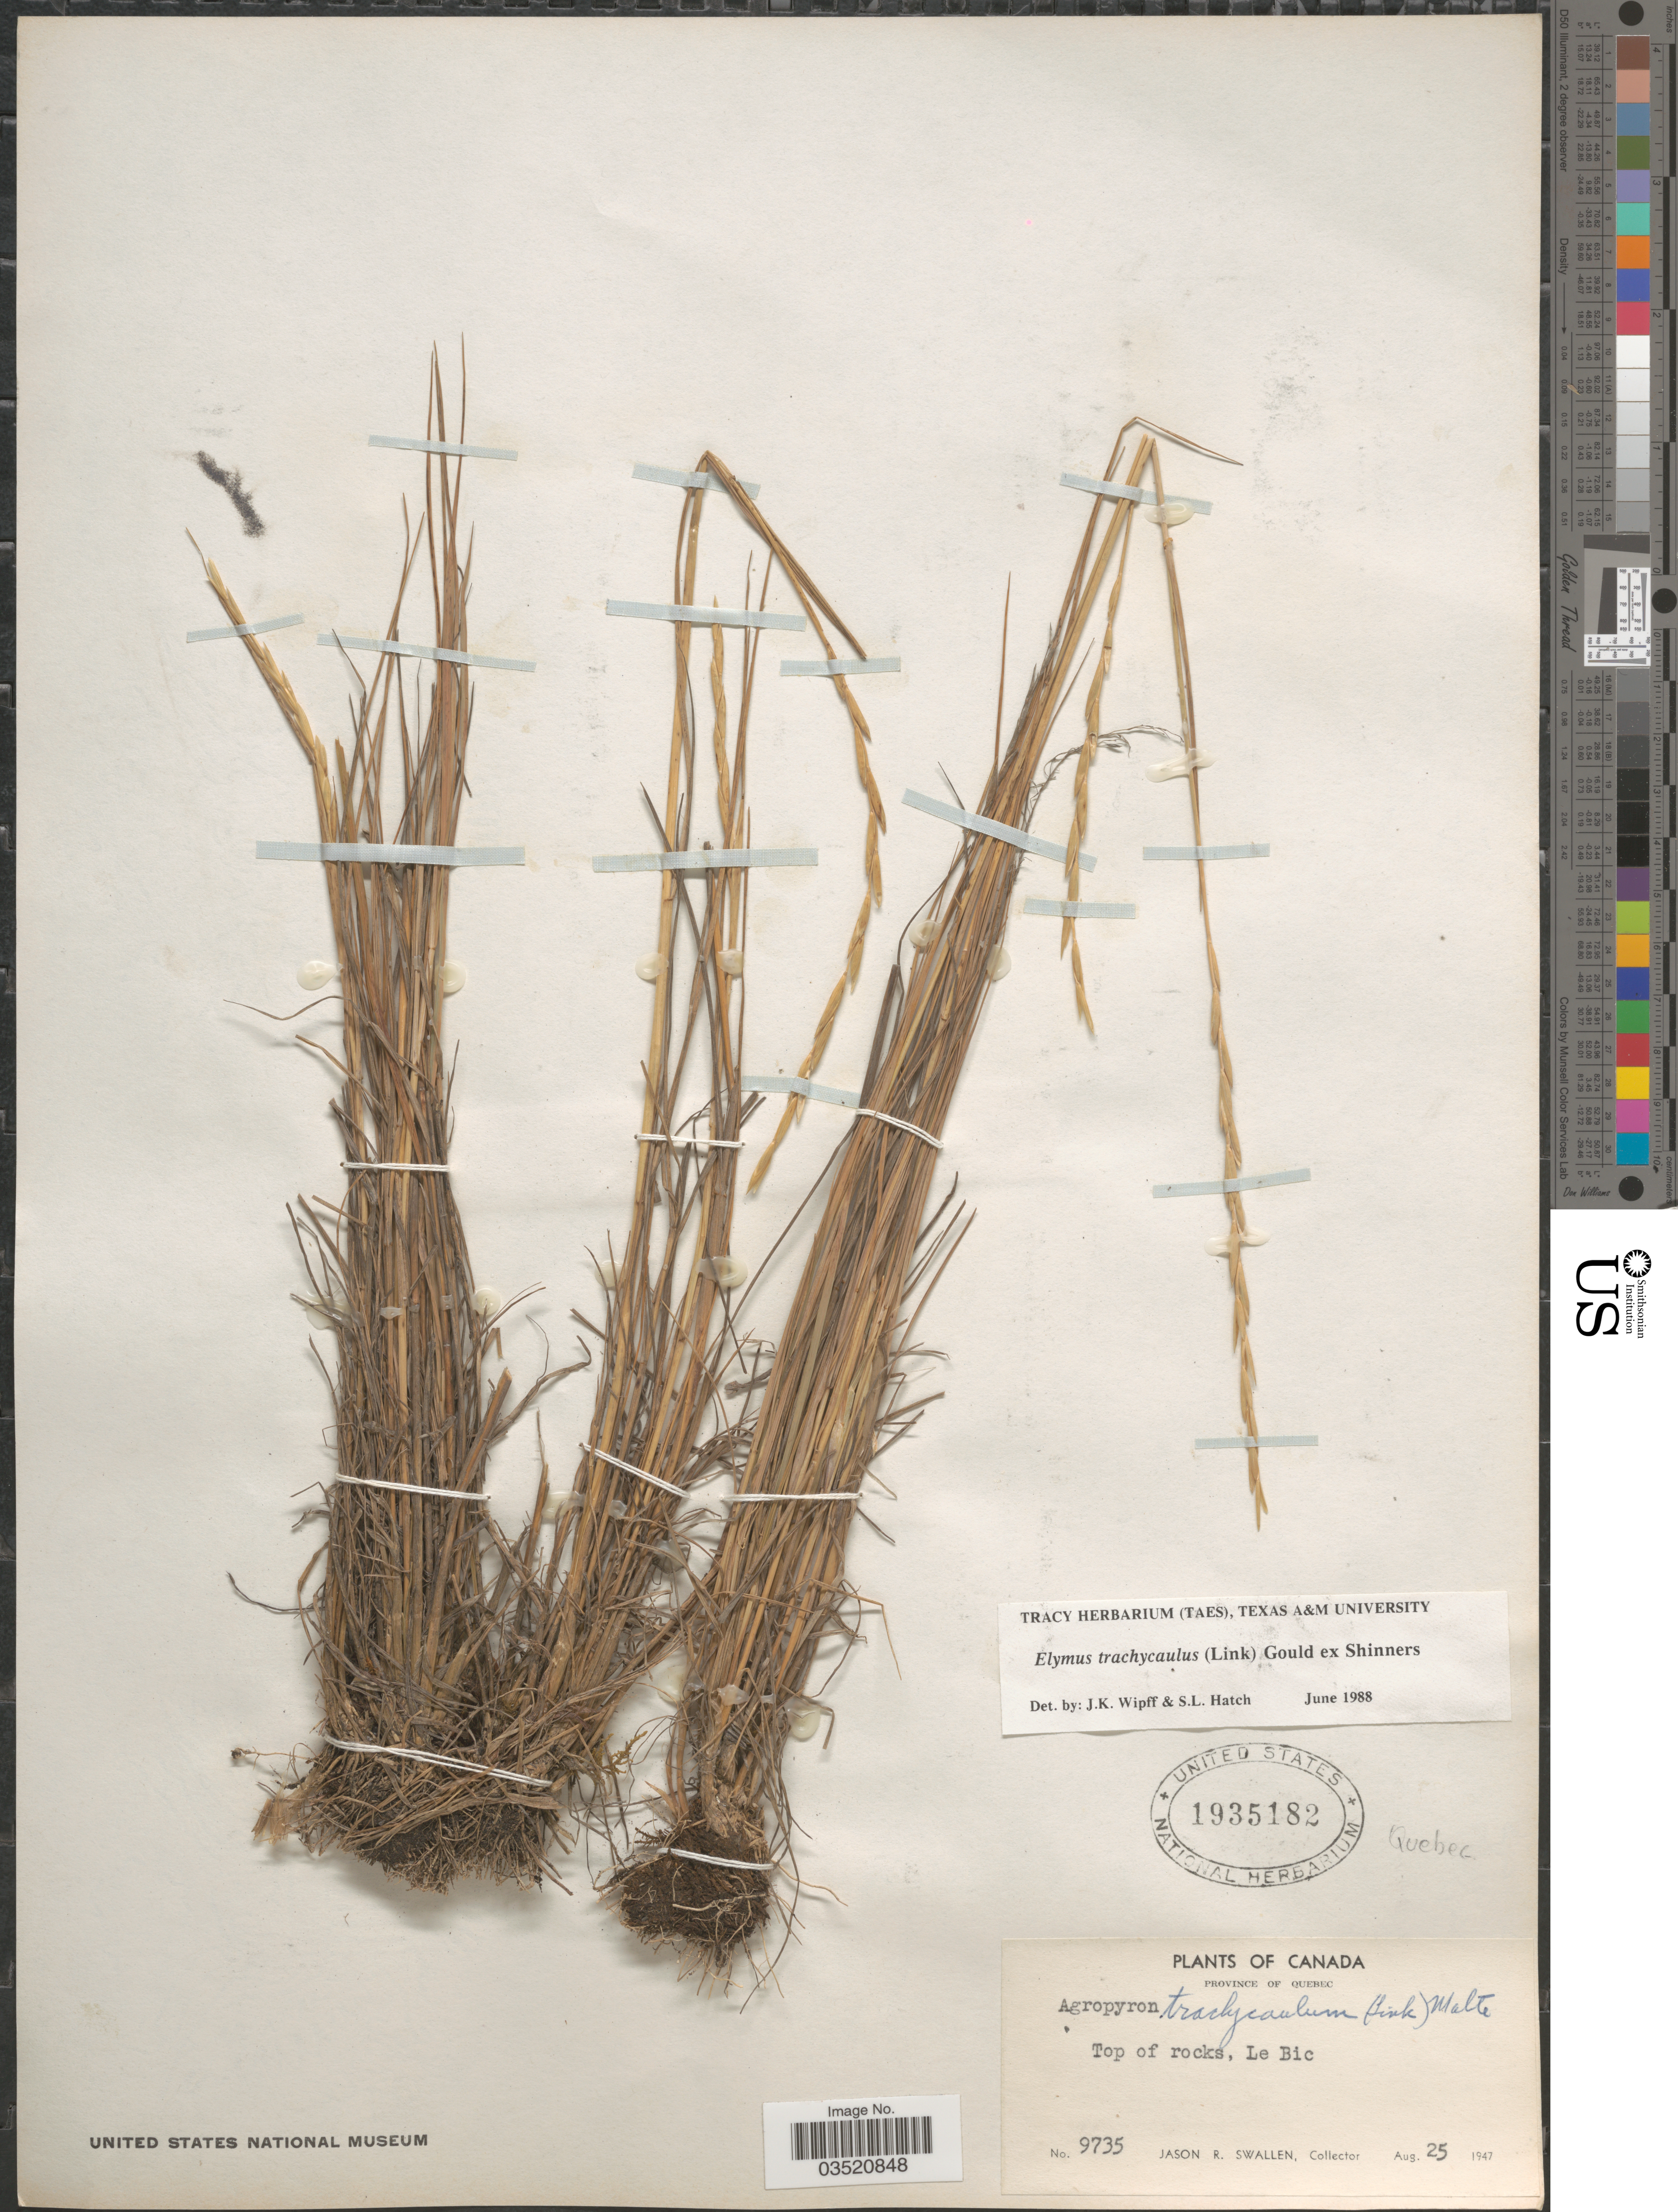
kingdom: Plantae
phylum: Tracheophyta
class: Liliopsida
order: Poales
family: Poaceae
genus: Elymus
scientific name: Elymus trachycaulus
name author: (Link) Gould ex Shinners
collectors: J. R. Swallen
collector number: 9735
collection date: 1947-08-25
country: Canada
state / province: Quebec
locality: Top of rocks, Le Bic.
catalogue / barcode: US 1935182